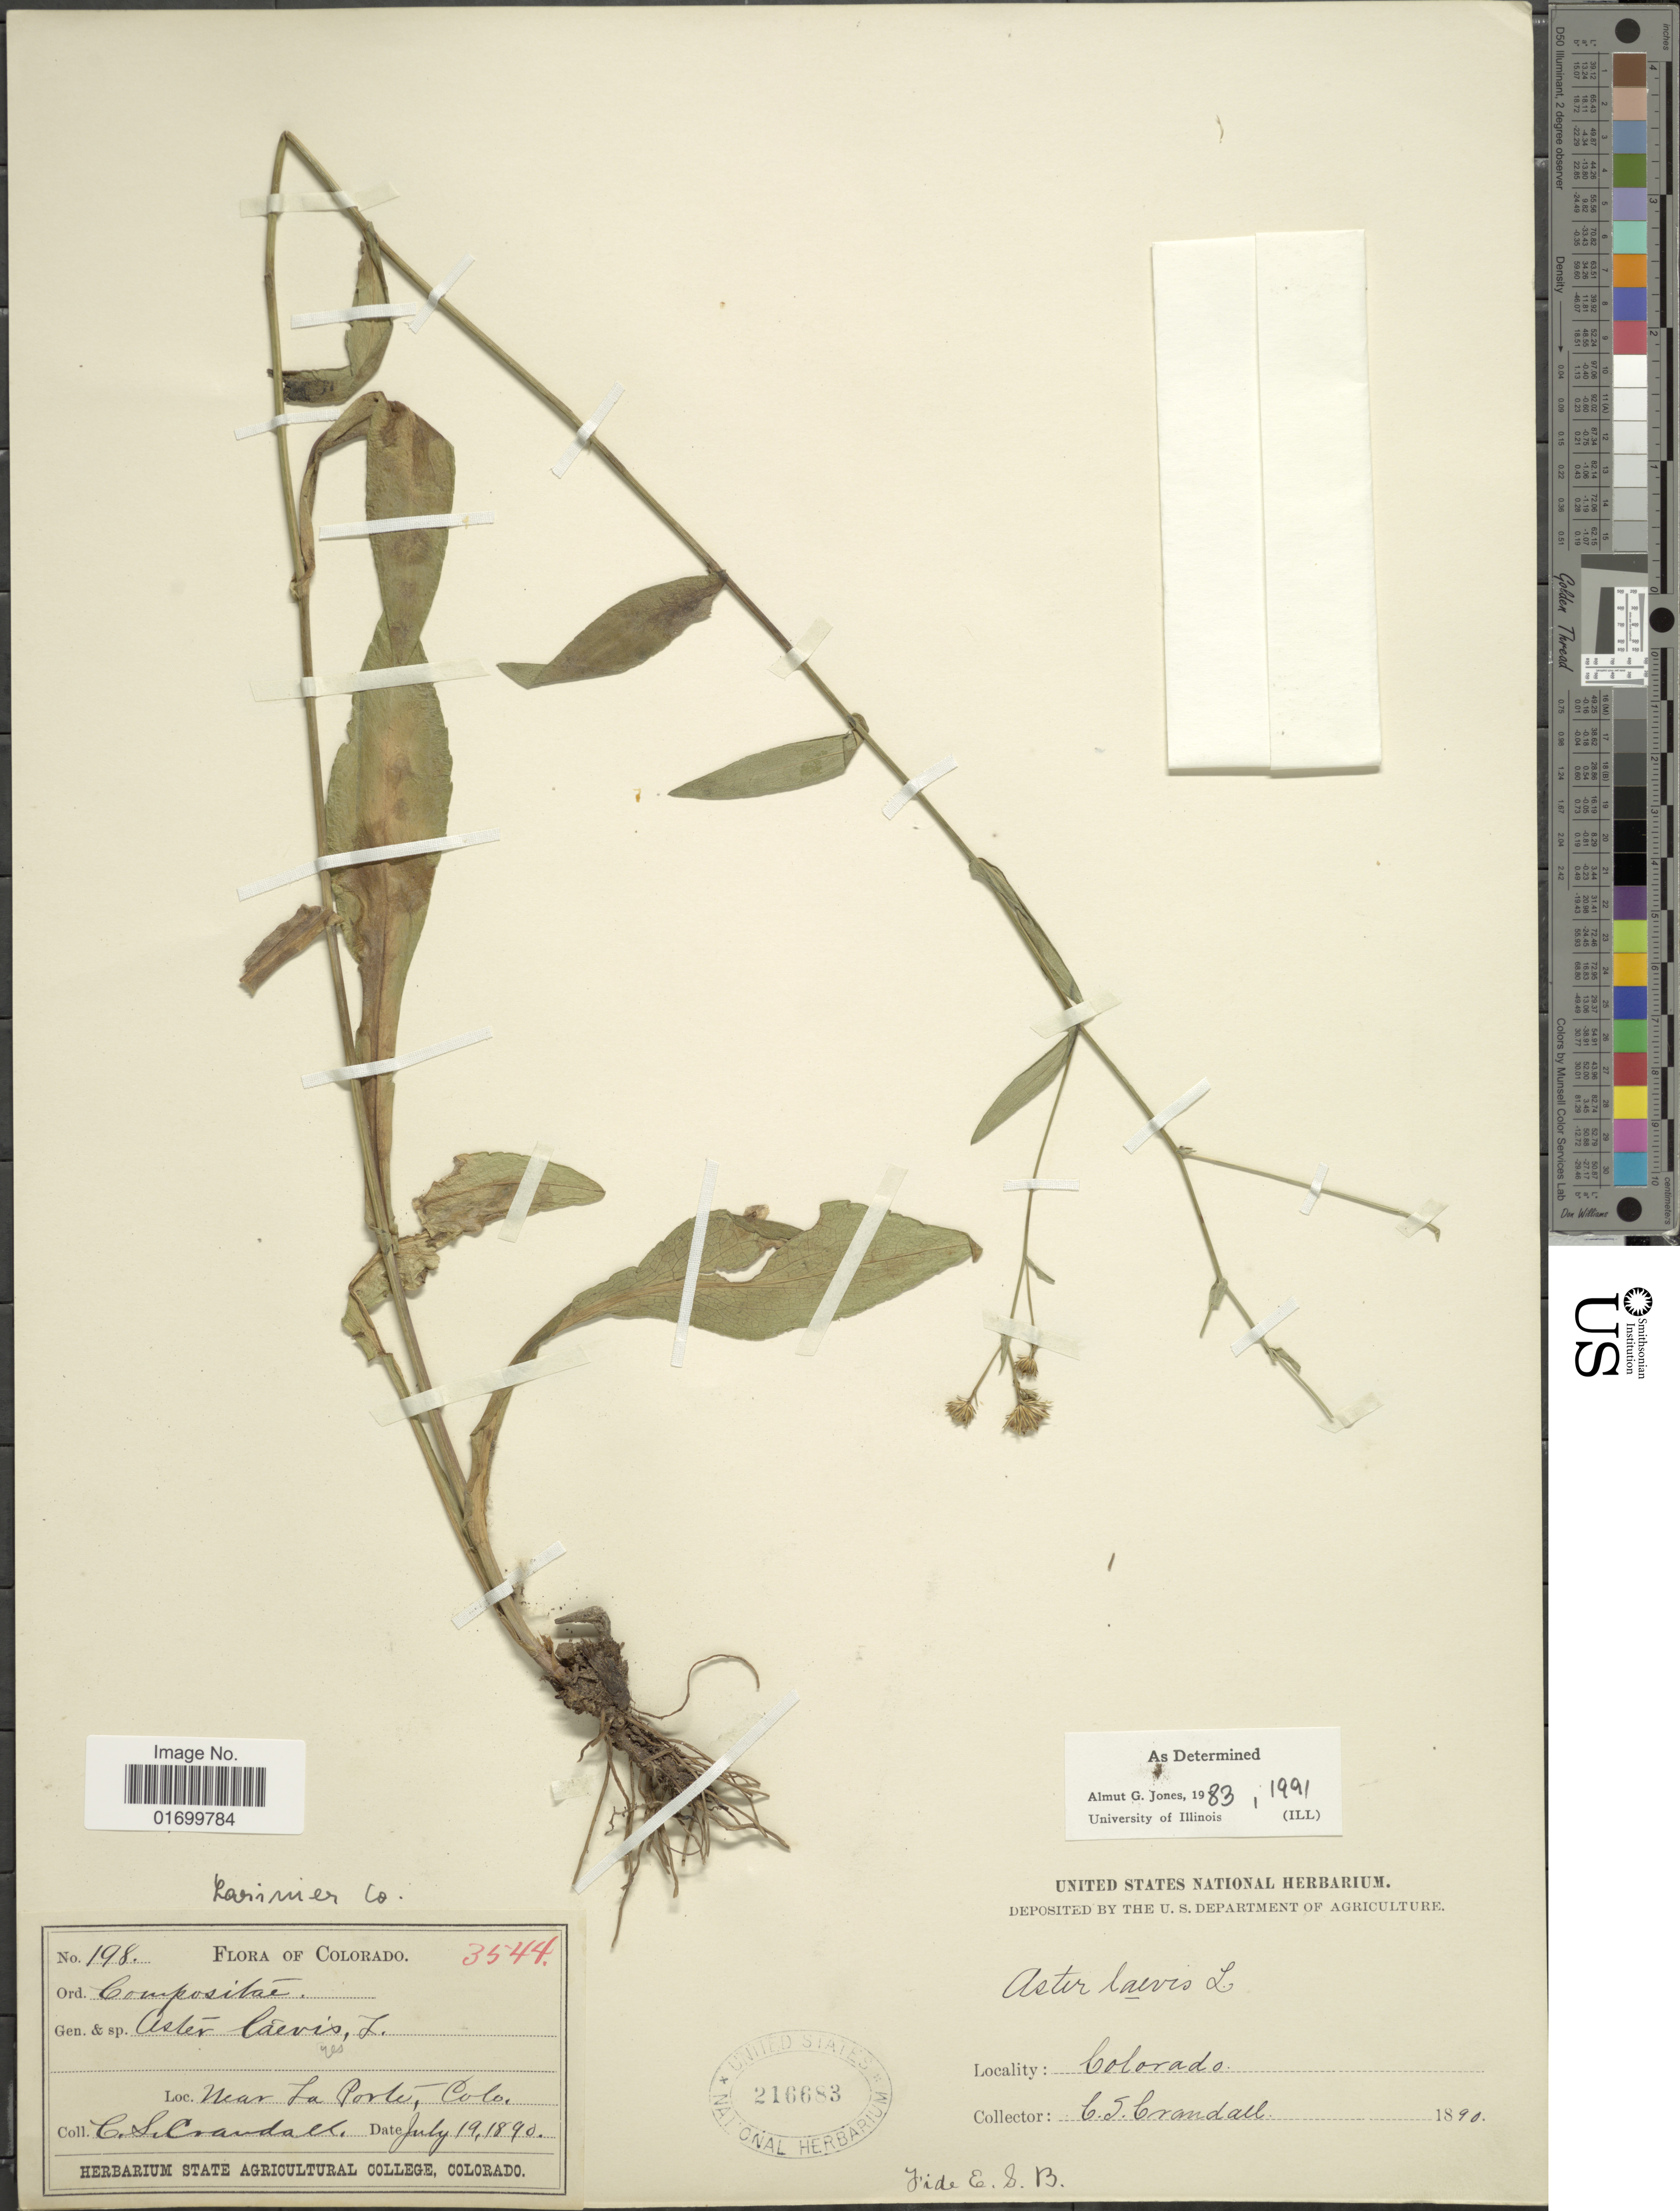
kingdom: Plantae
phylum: Tracheophyta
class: Magnoliopsida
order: Asterales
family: Asteraceae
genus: Symphyotrichum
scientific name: Symphyotrichum laeve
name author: (L.) Á. Löve & D. Löve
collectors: C. Crandall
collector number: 198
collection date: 1890-07-19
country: United States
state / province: Colorado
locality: Near La Porte, Colo.